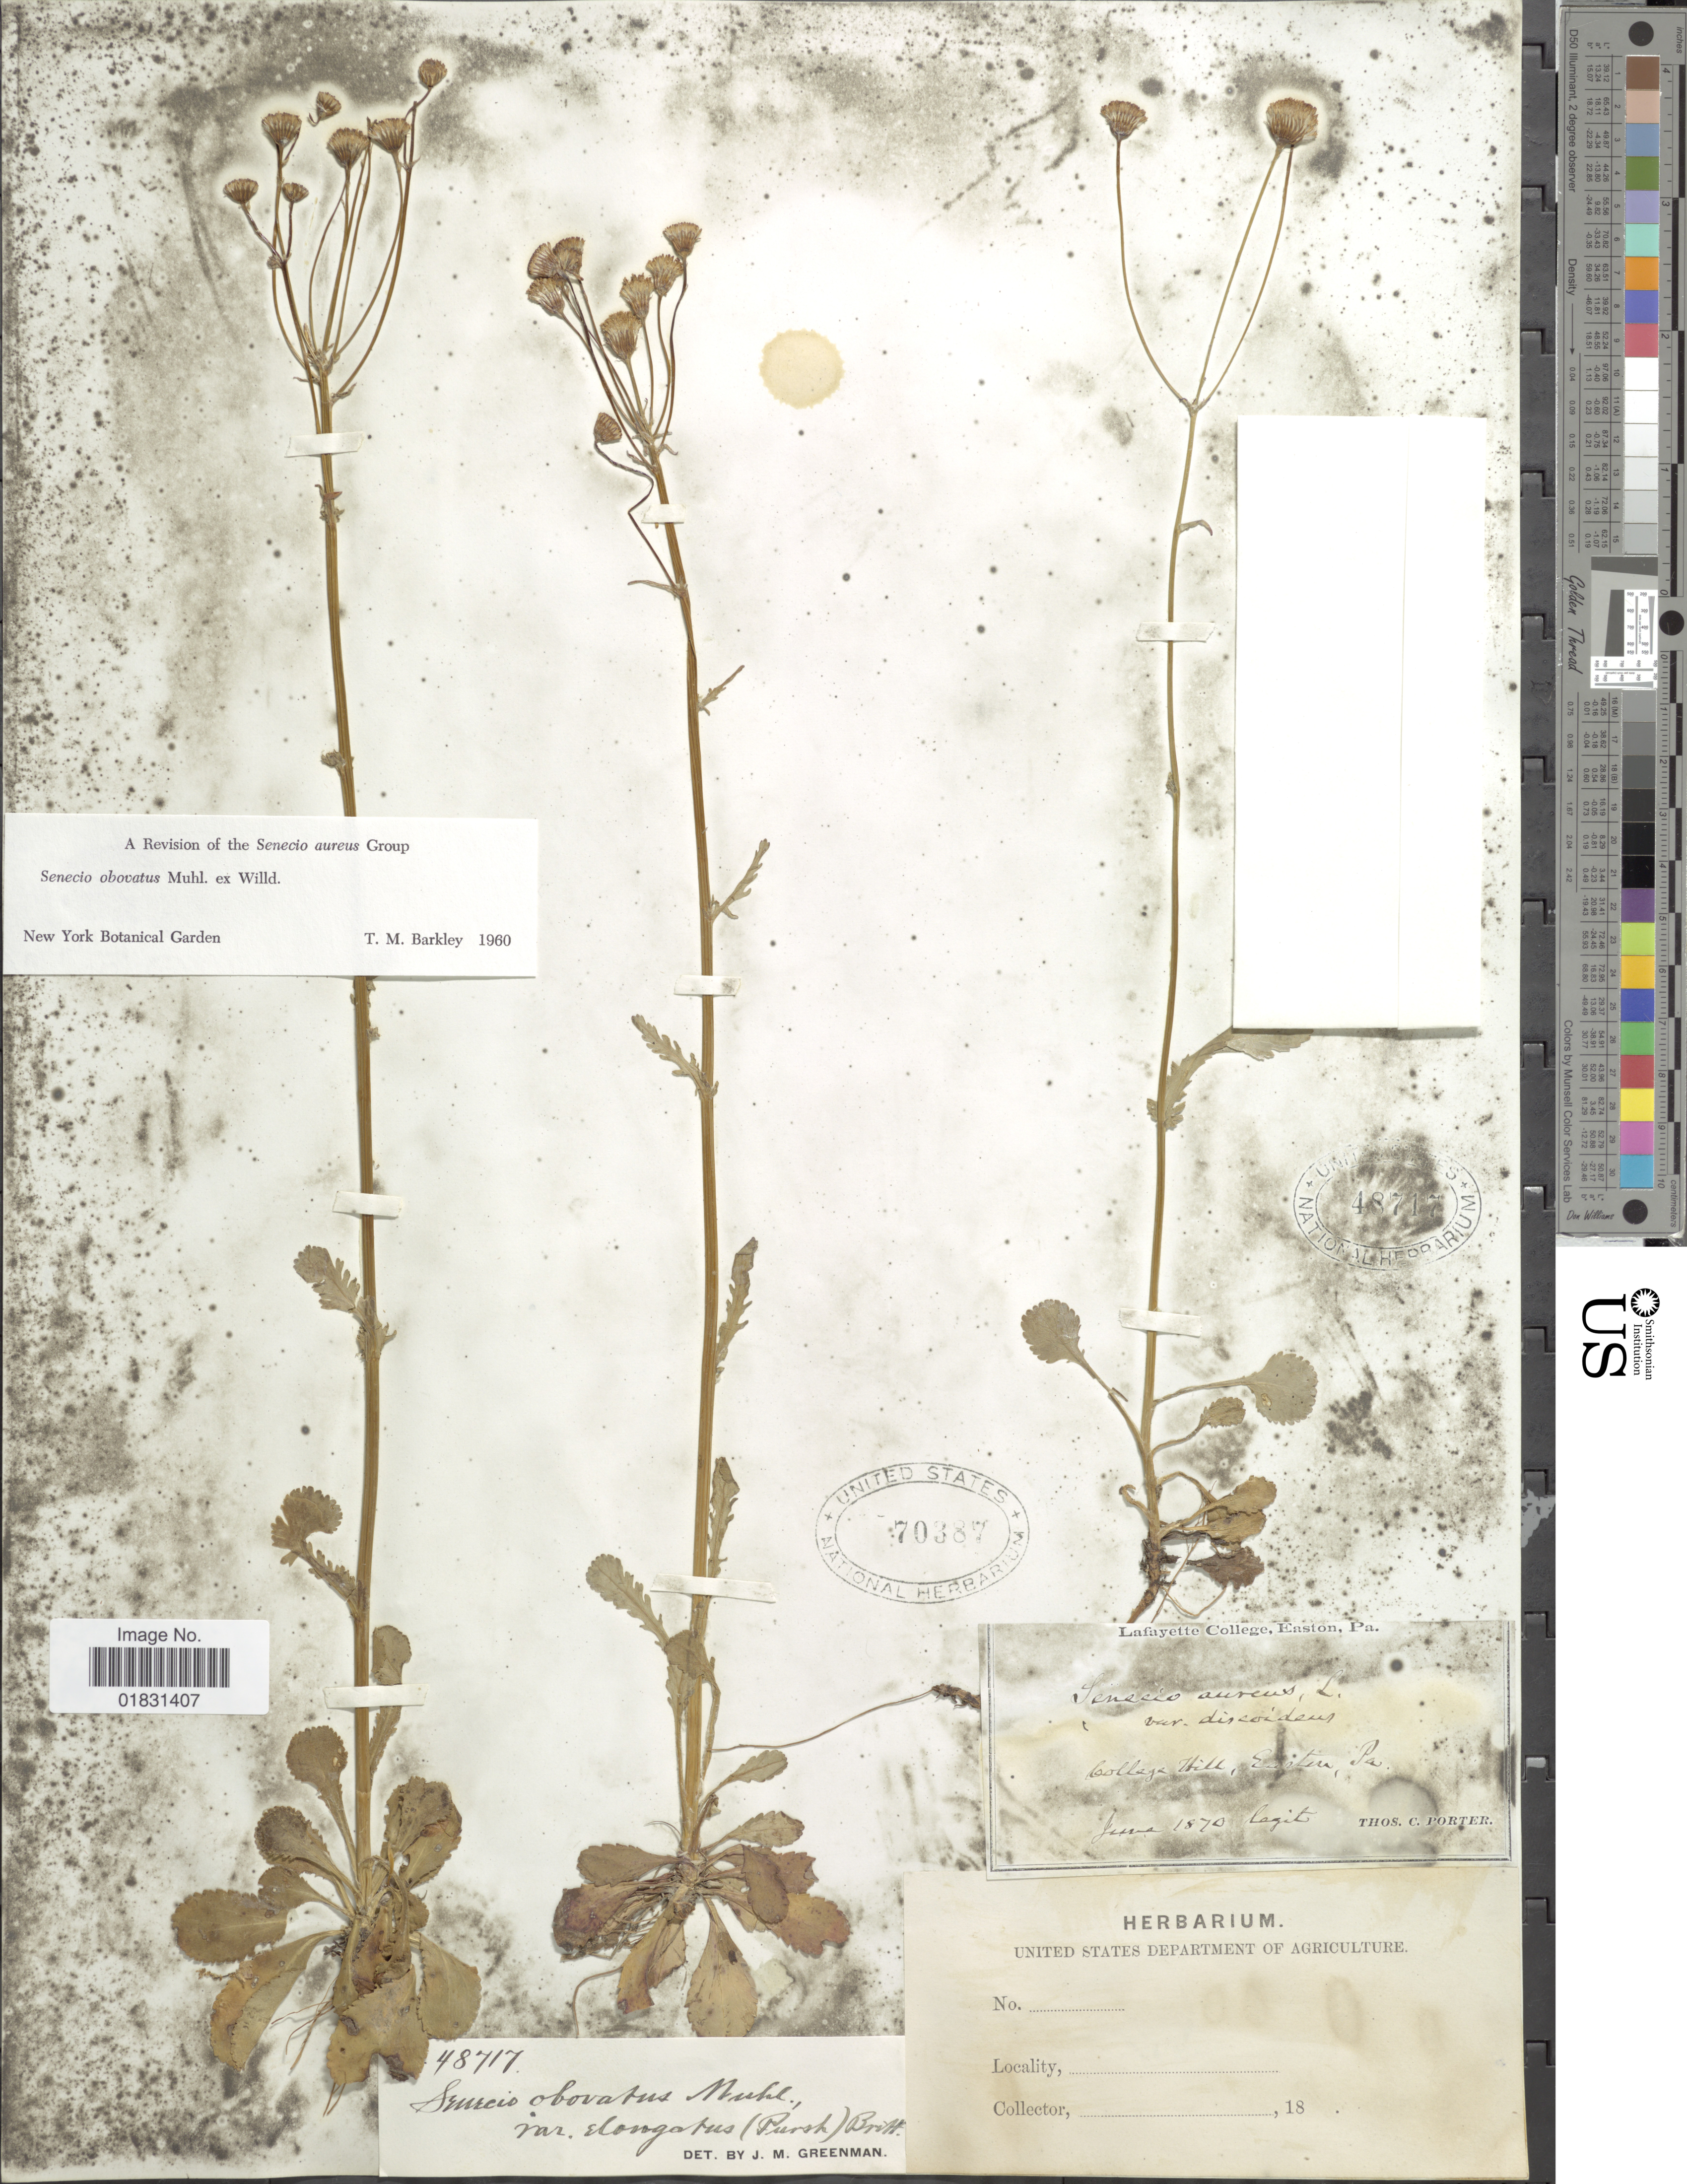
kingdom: Plantae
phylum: Tracheophyta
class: Magnoliopsida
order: Asterales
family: Asteraceae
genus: Packera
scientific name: Packera obovata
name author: (Muhl. ex Willd.) W.A. Weber & Á. Löve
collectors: T. C. Porter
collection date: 1870-06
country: United States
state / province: Pennsylvania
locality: College Hills, Easten, Pa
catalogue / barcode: US 70387